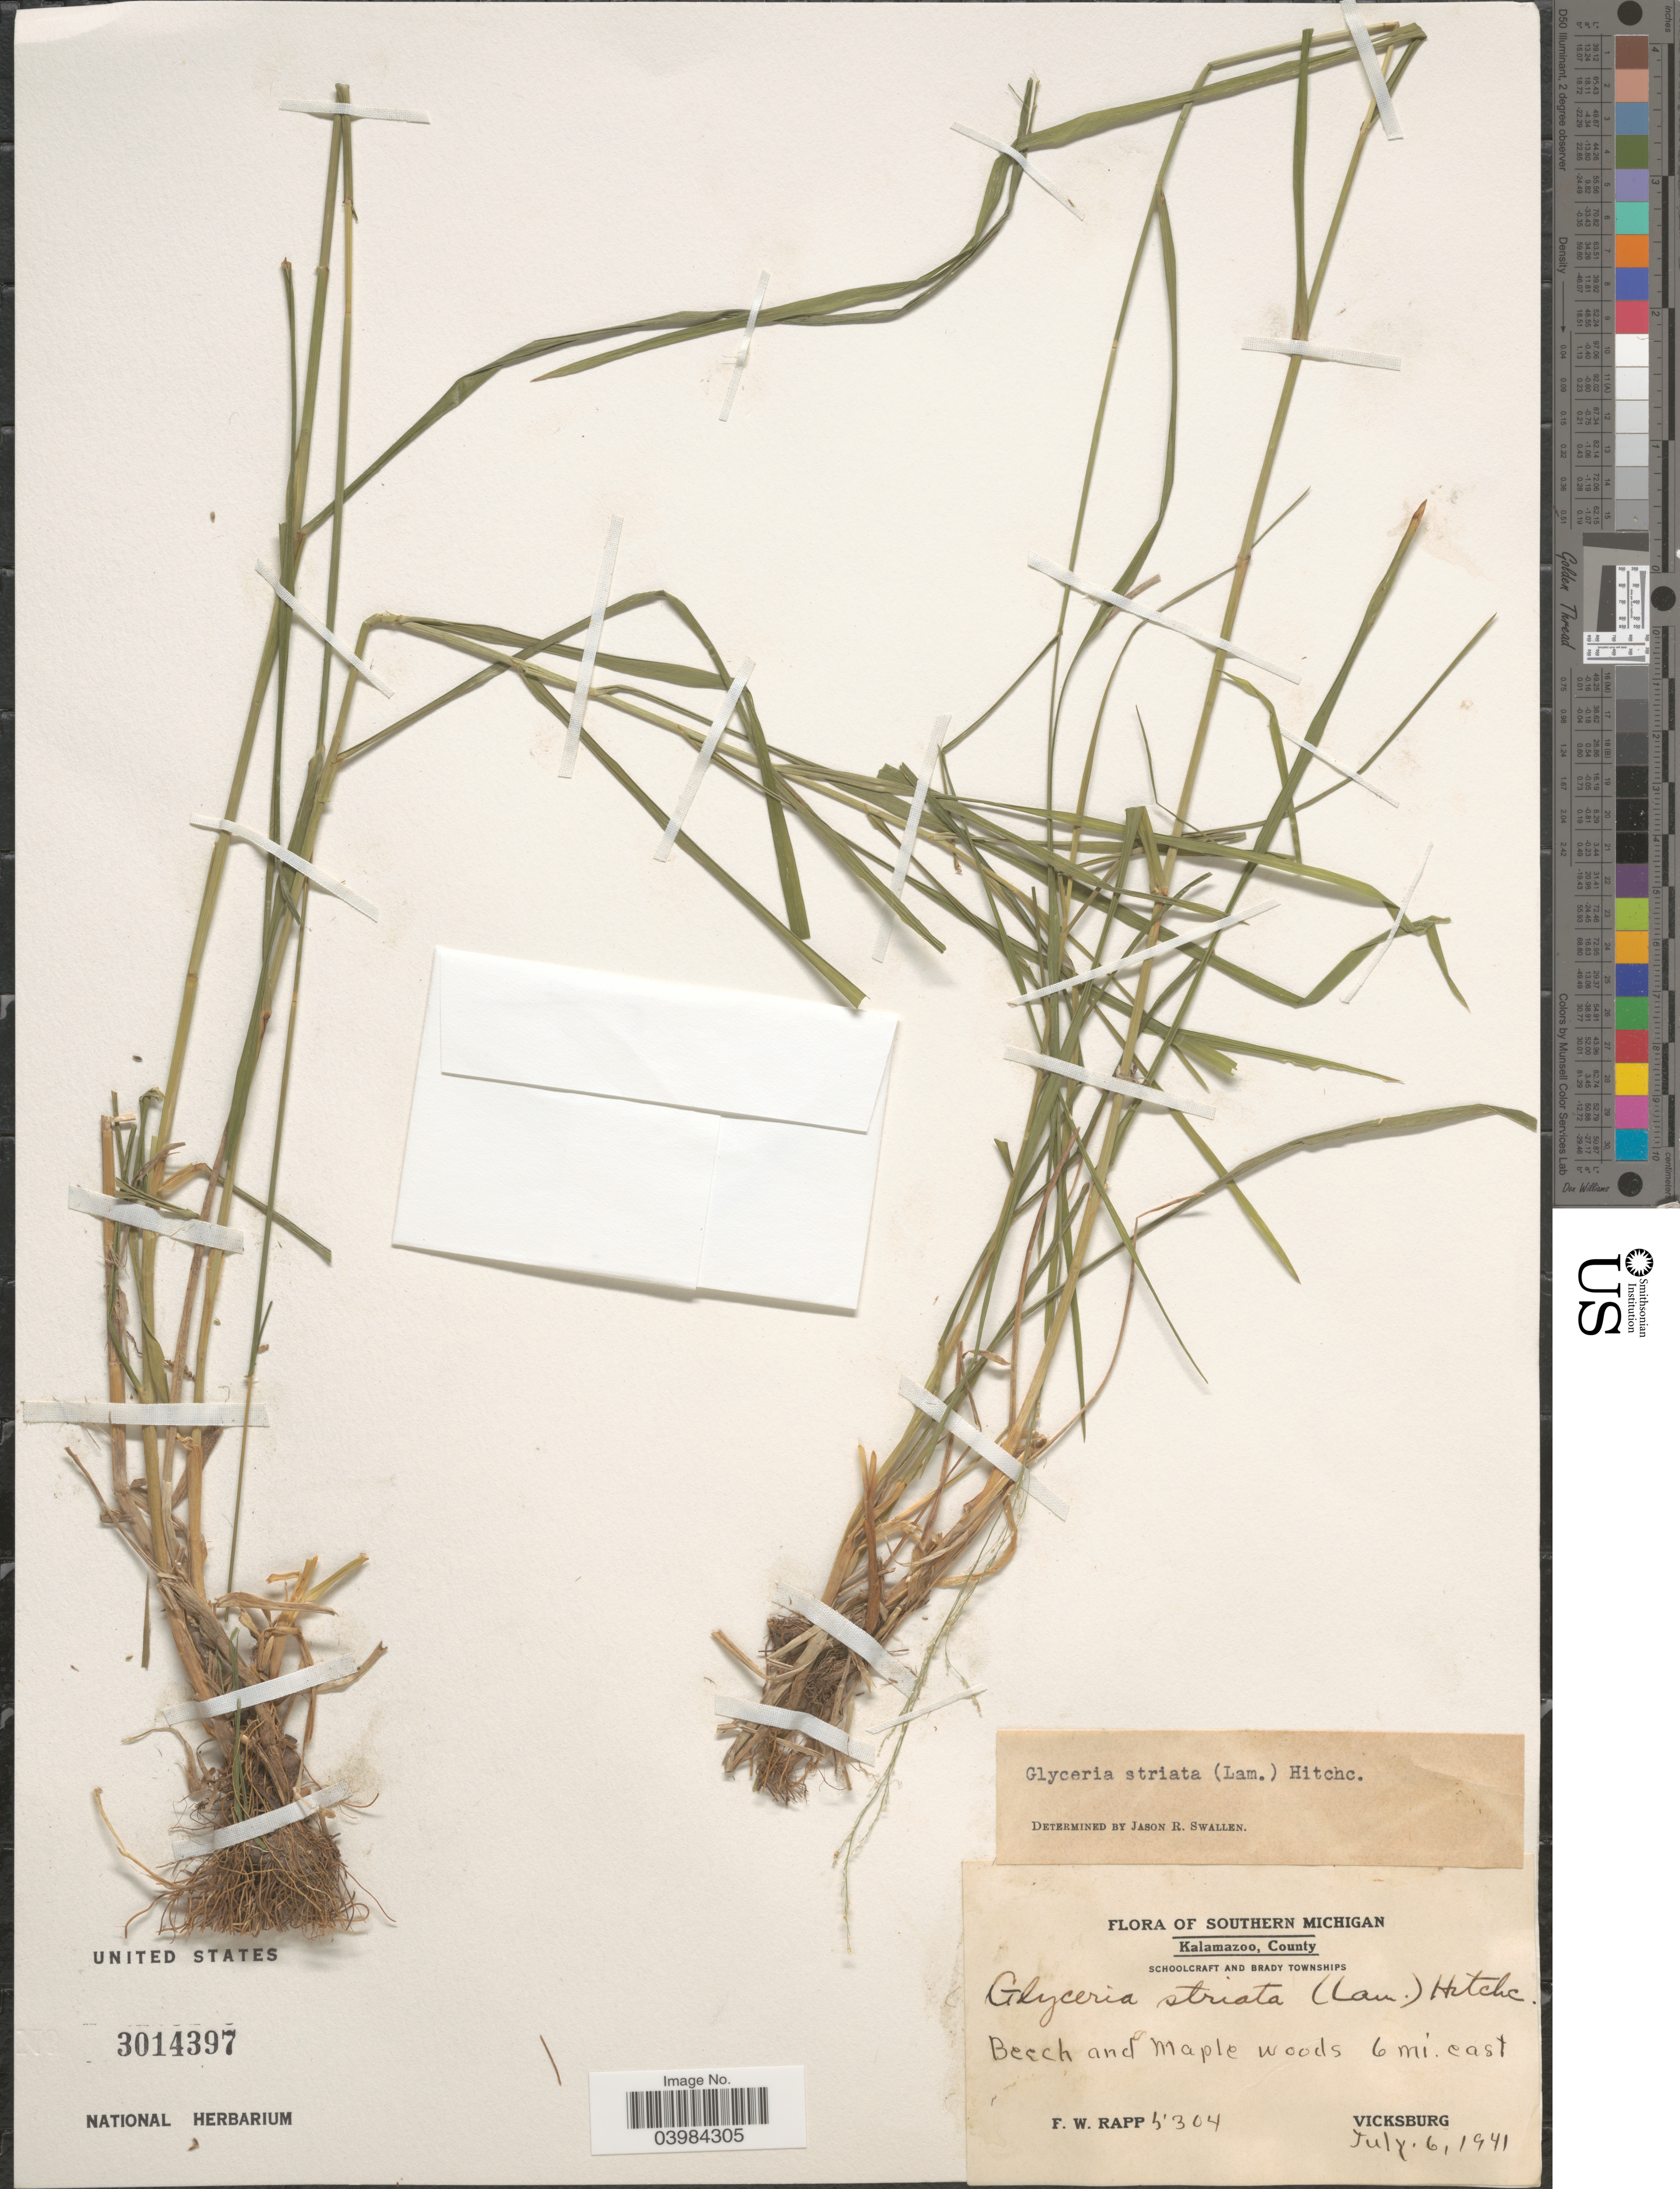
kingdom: Plantae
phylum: Tracheophyta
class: Liliopsida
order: Poales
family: Poaceae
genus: Glyceria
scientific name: Glyceria striata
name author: (Lam.) Hitchc.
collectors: F. Rapp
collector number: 5304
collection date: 1941-07-06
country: United States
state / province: Michigan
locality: Southern Michigan. Kalamazoo, County. Schoolcraft and Brady Townships. Beech and Maple woods 6 mi. east Vicksburg.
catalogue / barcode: US 3014397